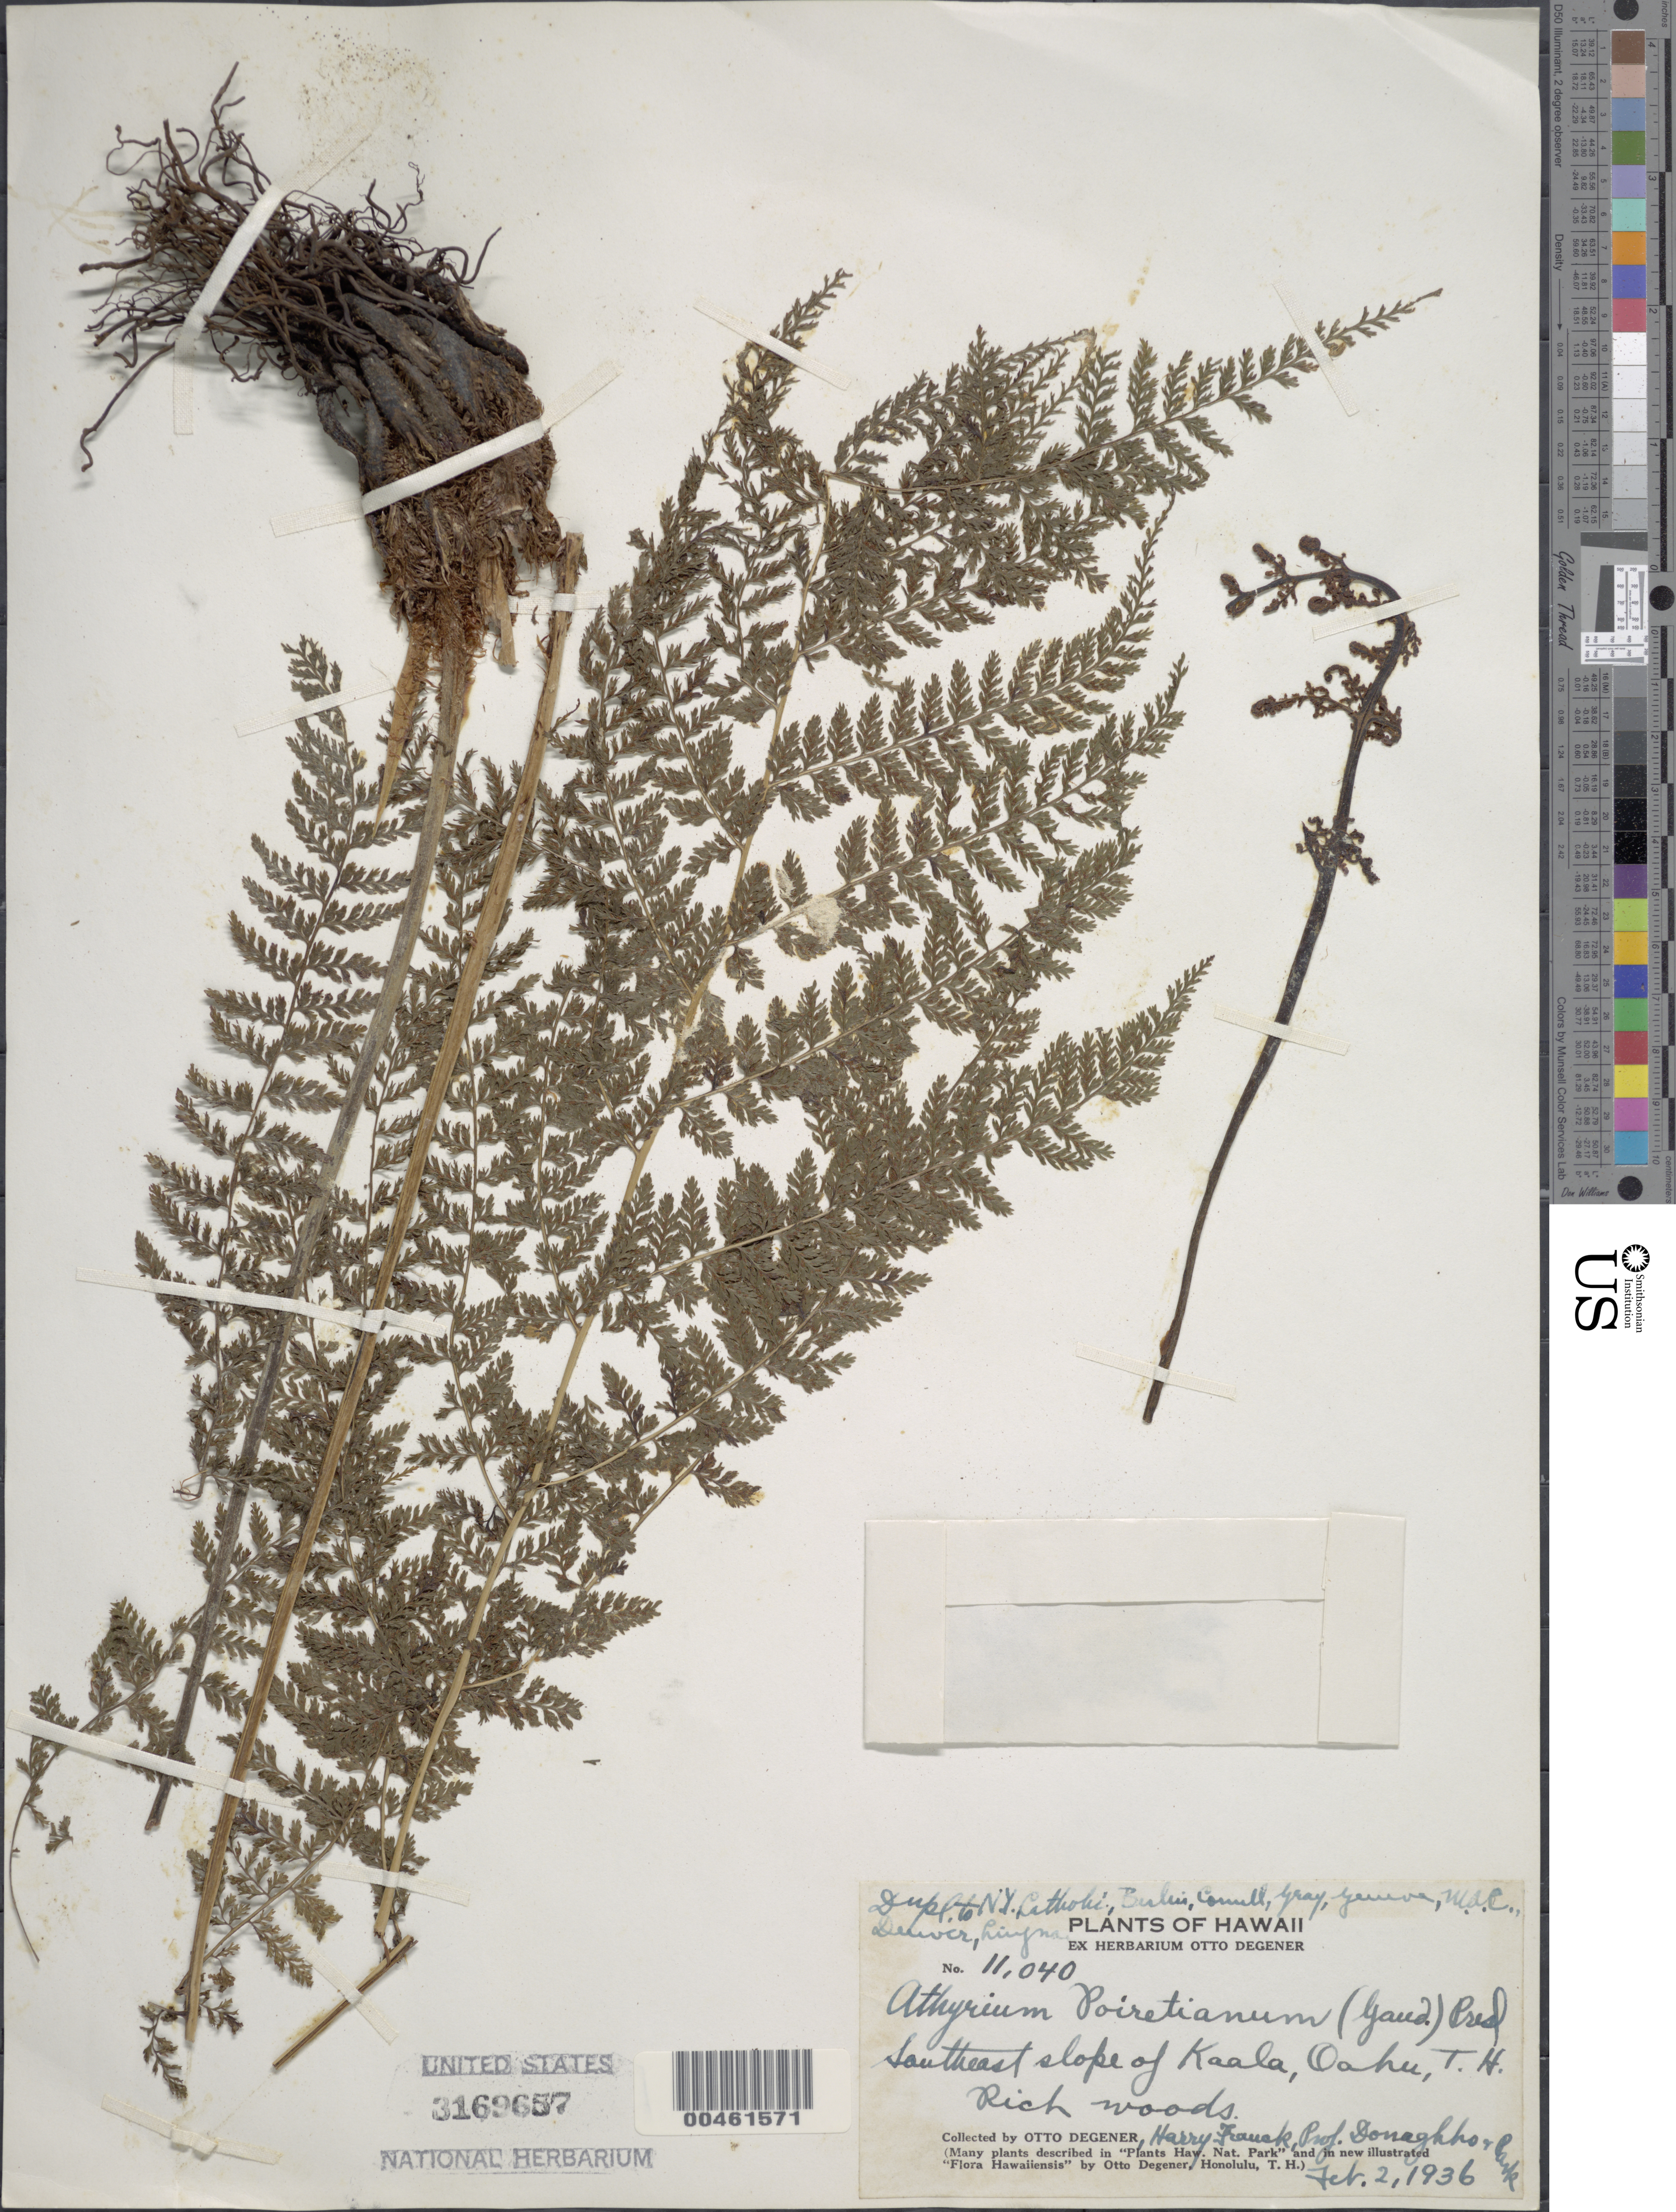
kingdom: Plantae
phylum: Tracheophyta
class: Polypodiopsida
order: Polypodiales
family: Athyriaceae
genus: Athyrium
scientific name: Athyrium microphyllum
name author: (Sm.) Alston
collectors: O. Degener, H. Fauck, Donaghho & Park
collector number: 11040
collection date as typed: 2 Feb 1936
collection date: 1936-02-02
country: United States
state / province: Hawaii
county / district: Honolulu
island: Oahu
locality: SE slope of Kaala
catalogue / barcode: US 3169657